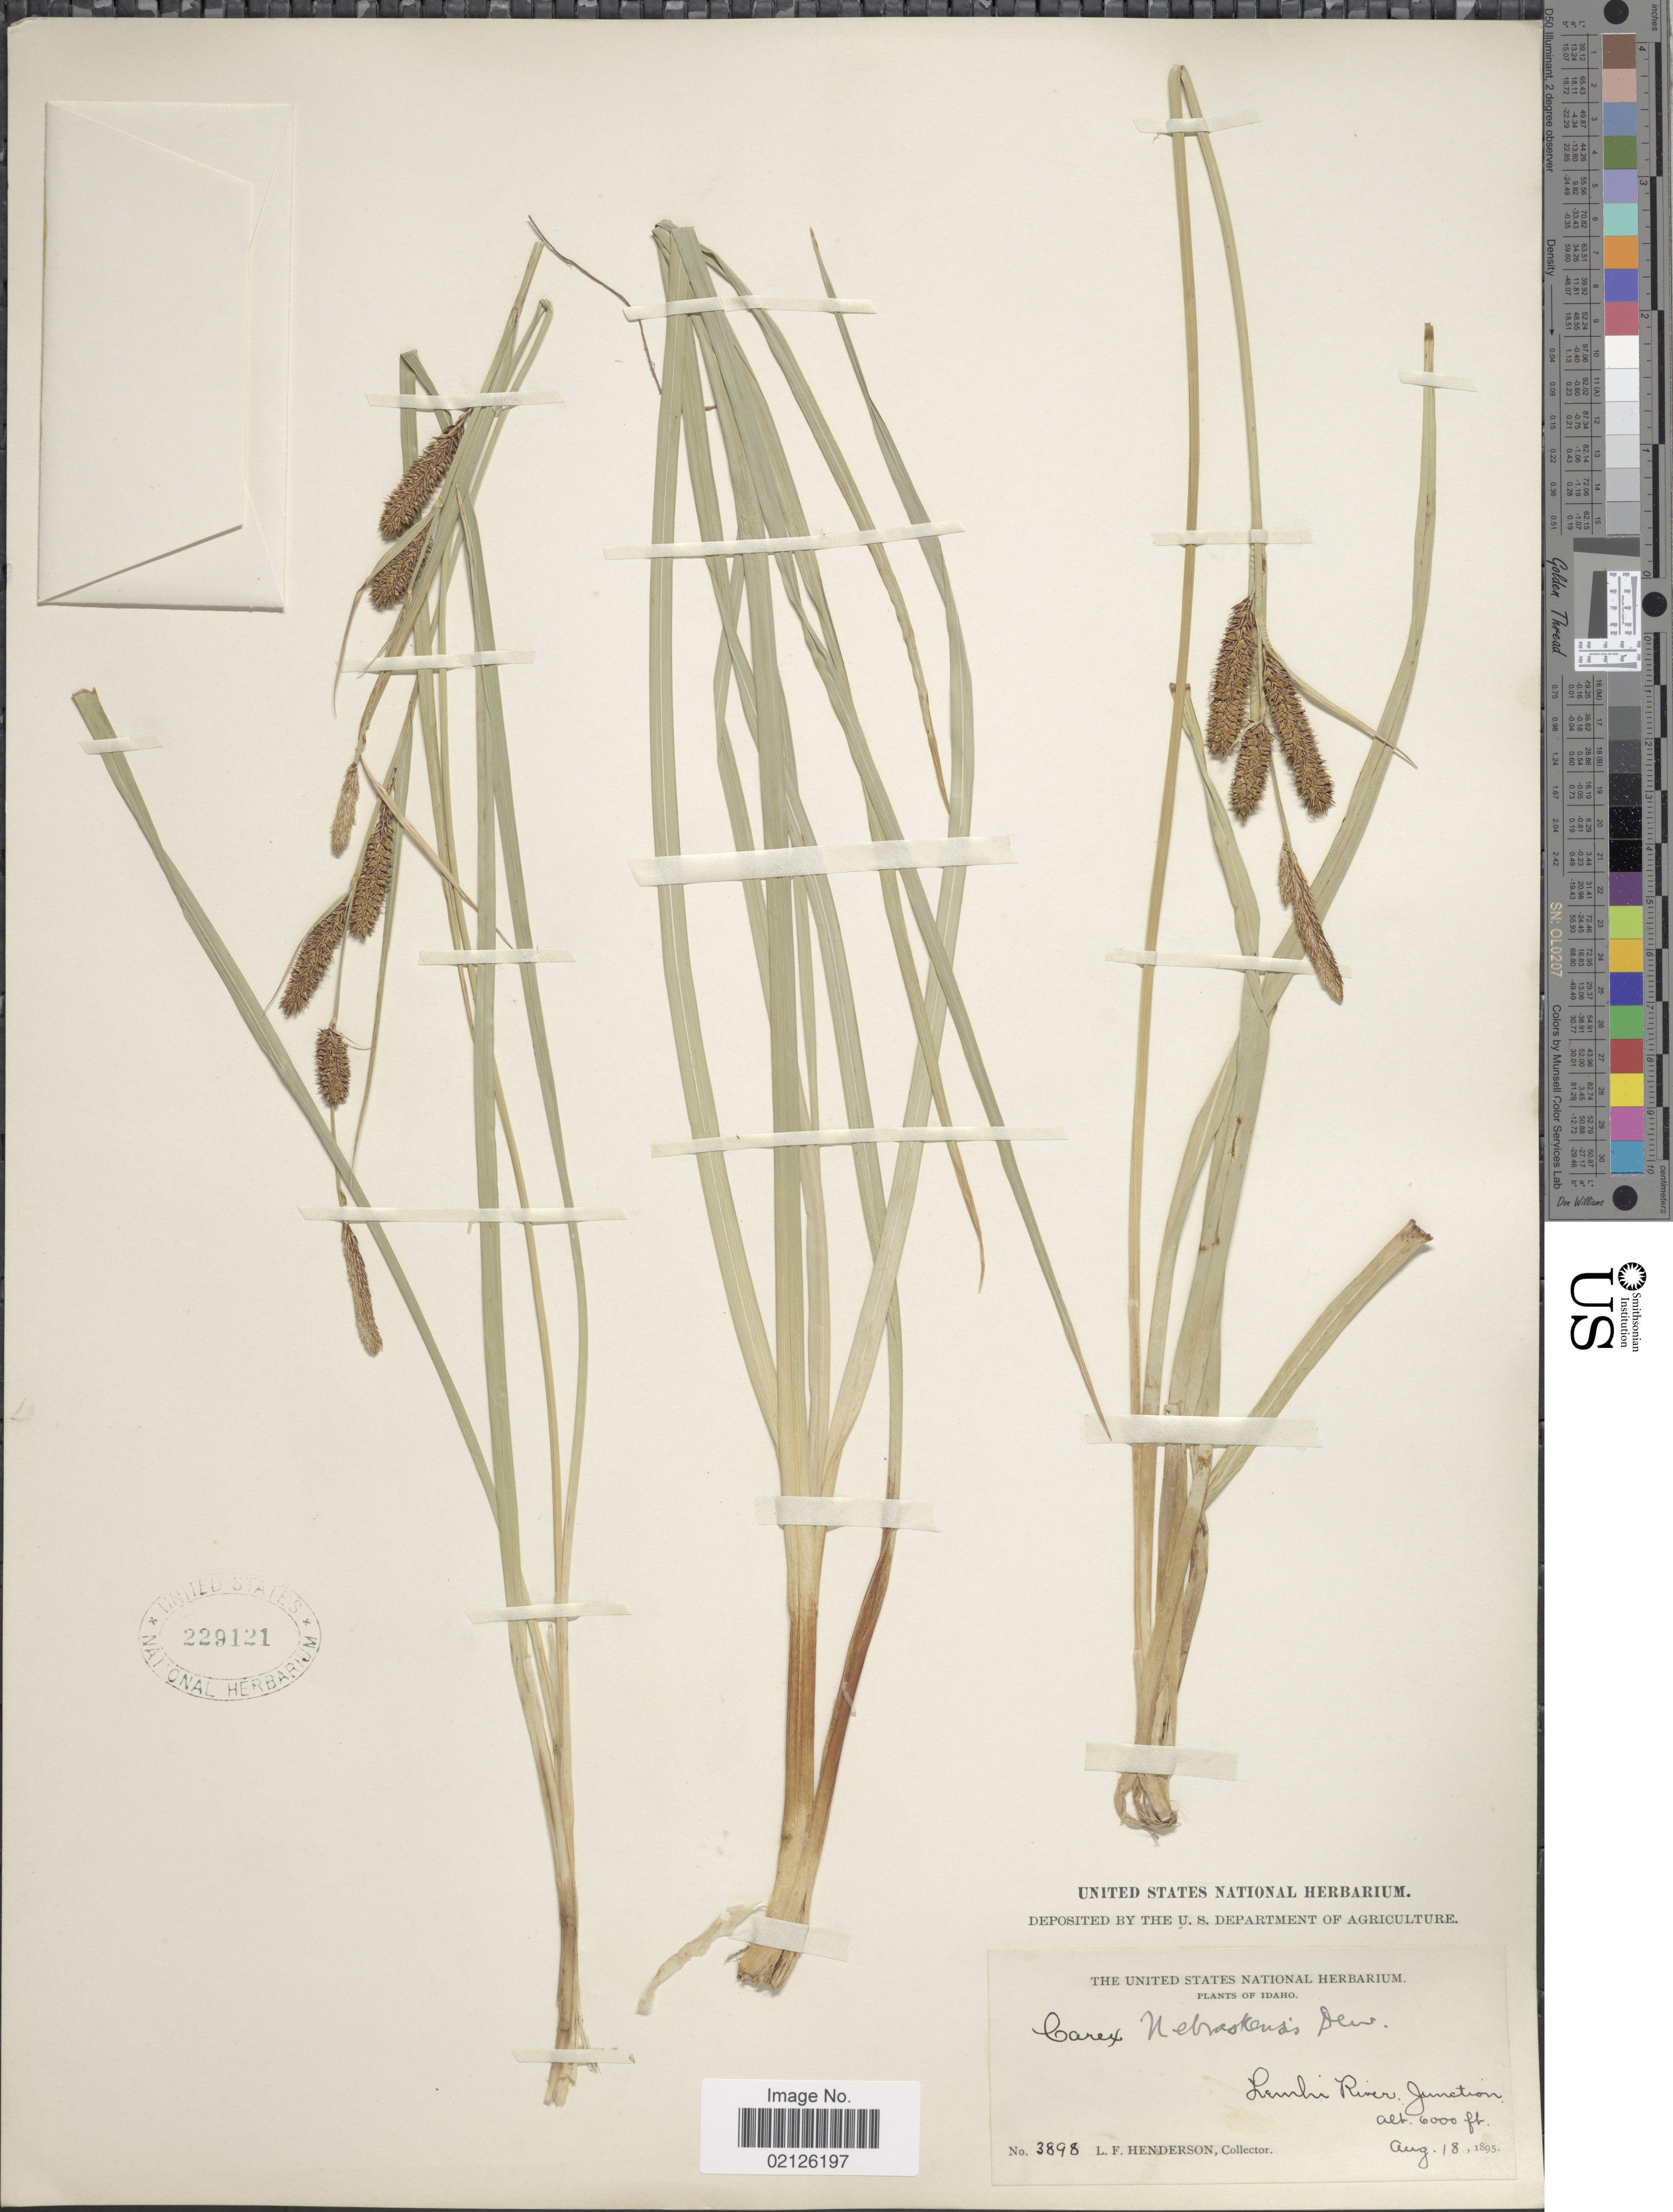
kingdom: Plantae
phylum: Tracheophyta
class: Liliopsida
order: Poales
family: Cyperaceae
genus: Carex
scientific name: Carex nebrascensis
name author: Dewey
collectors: L. Henderson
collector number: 3898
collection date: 1895-08-18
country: United States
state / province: Idaho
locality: Lemhi River Junction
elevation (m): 1829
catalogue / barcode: US 229121